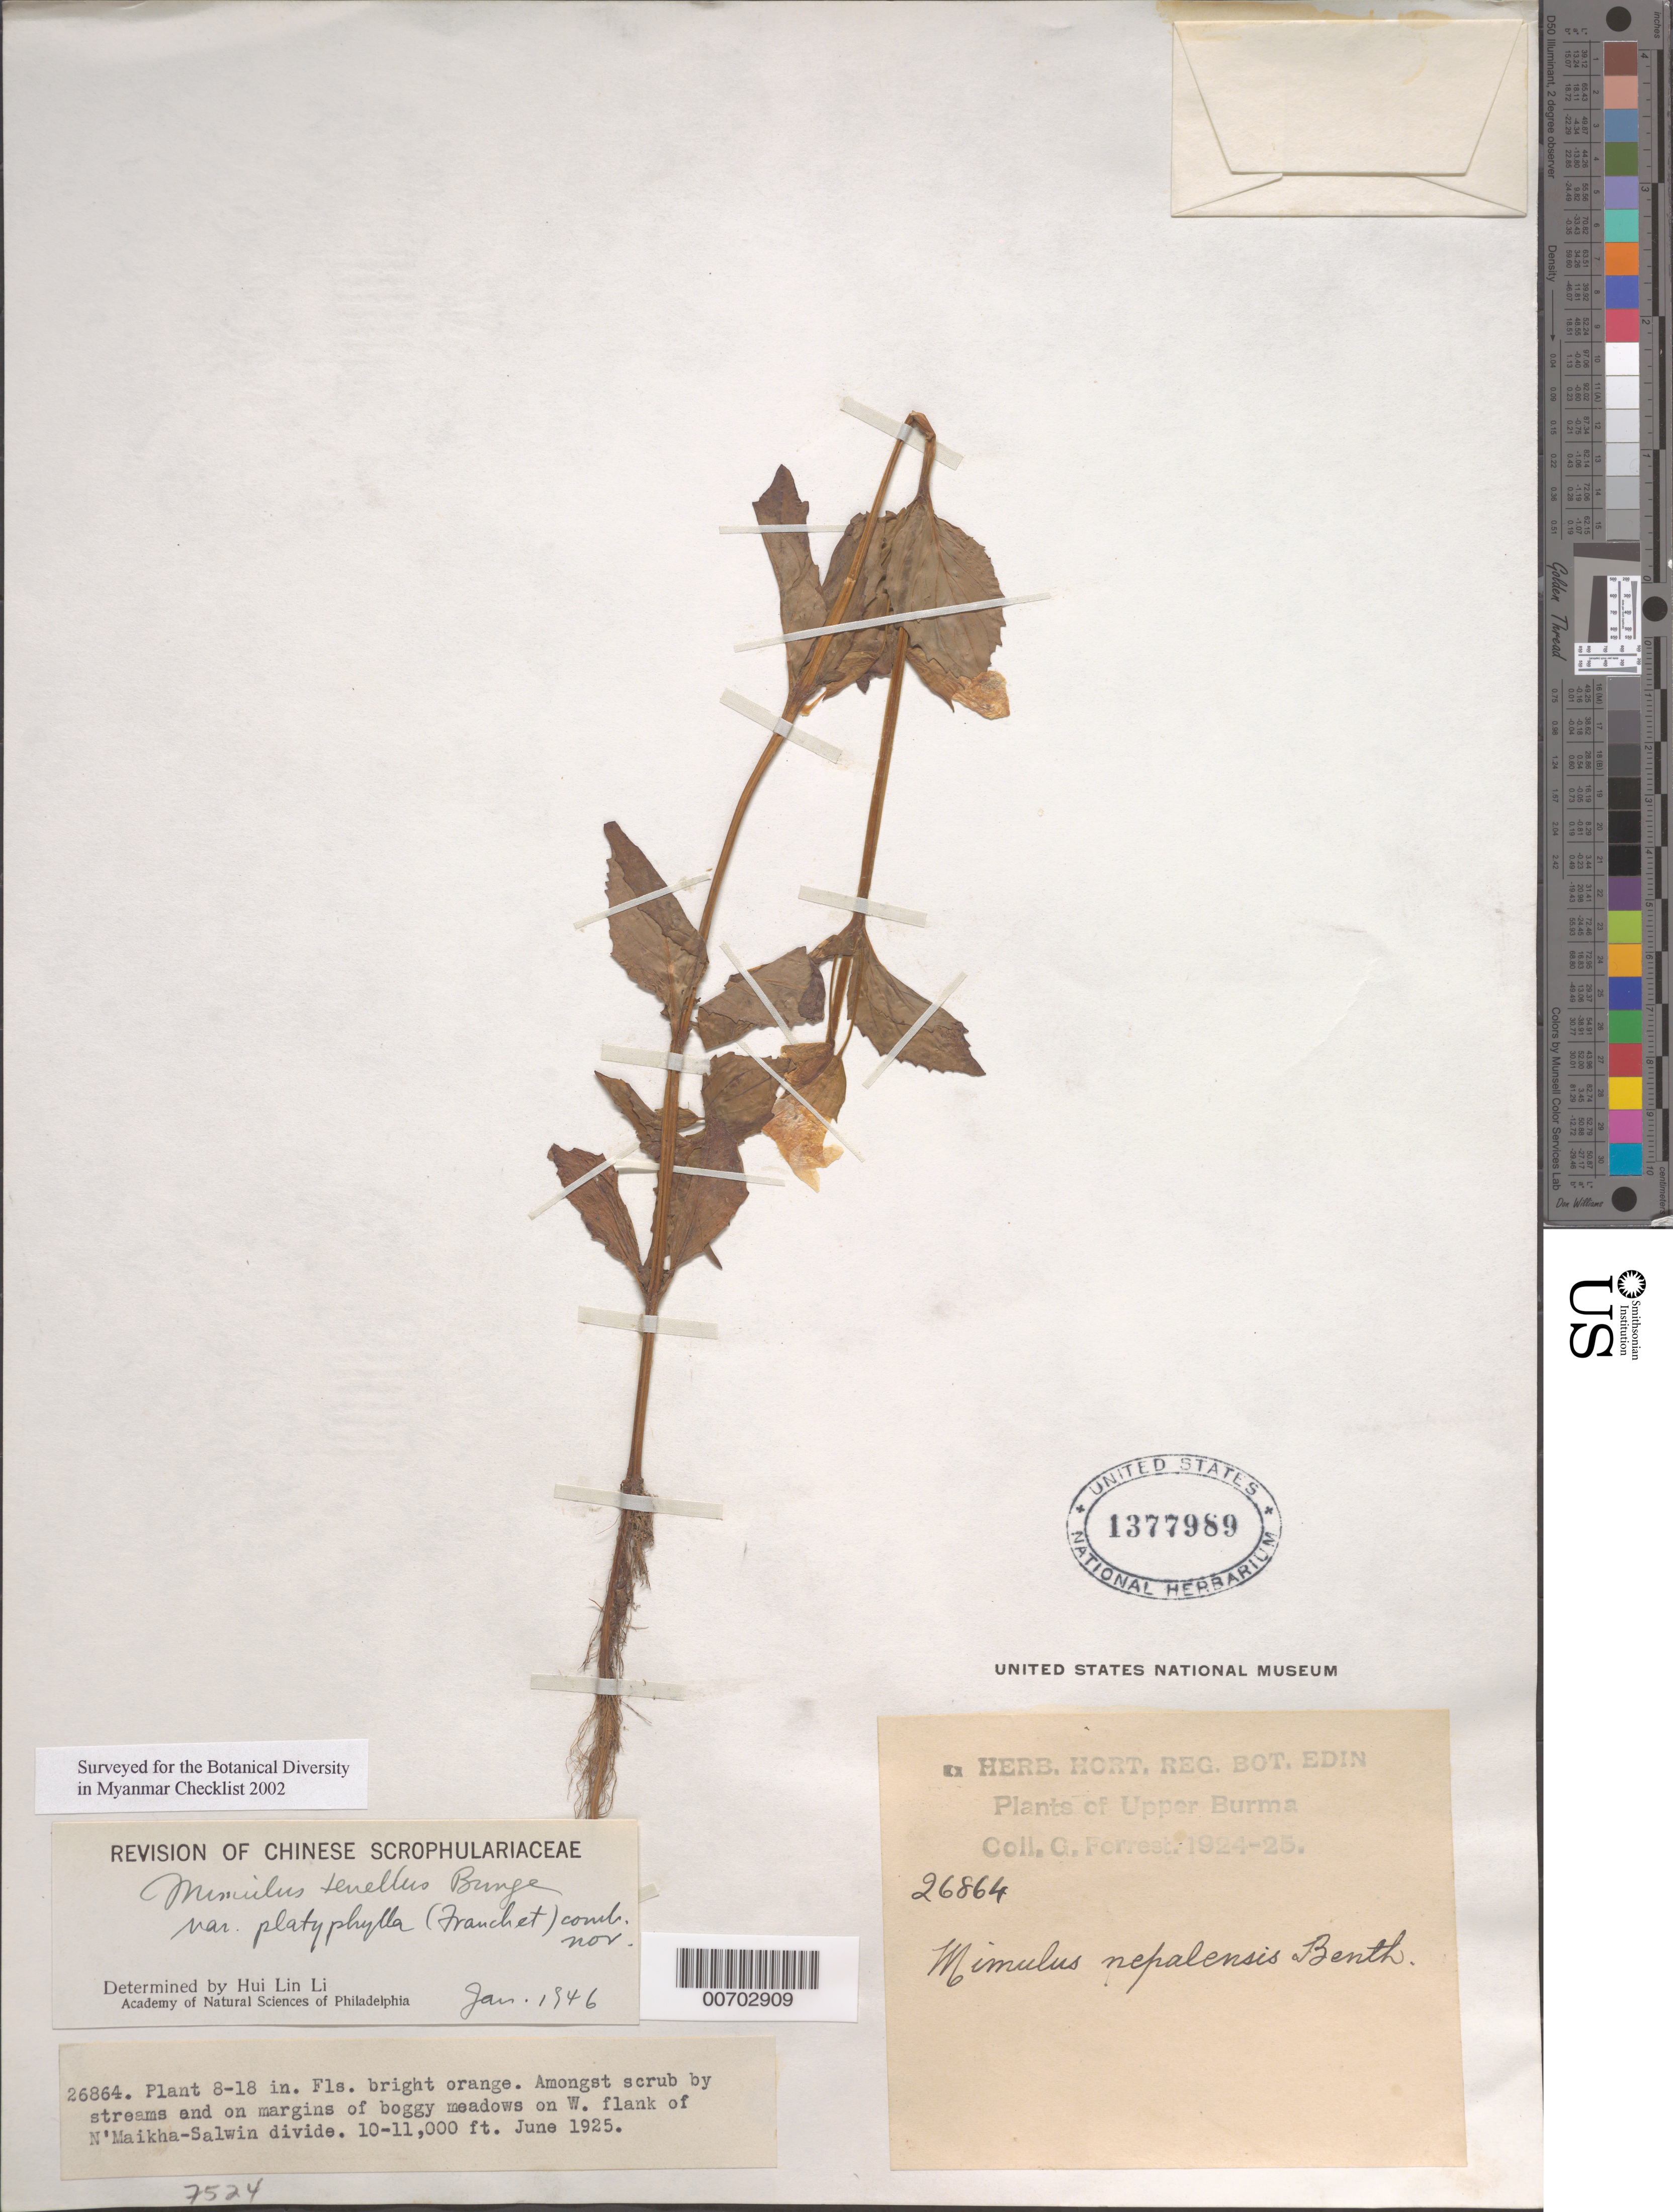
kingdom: Plantae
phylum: Tracheophyta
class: Magnoliopsida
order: Lamiales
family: Phrymaceae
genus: Mimulus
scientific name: Mimulus tenellus var. platyphylla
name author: (Franch.) P.C. Tsoong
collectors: G. Forrest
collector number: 26864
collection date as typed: Jun 1925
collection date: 1925-06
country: Myanmar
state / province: Kachin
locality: N'Maikha-Salwin Divide, W flank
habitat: Among scrub along streams, margins of boggy meadows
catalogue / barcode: US 1377989